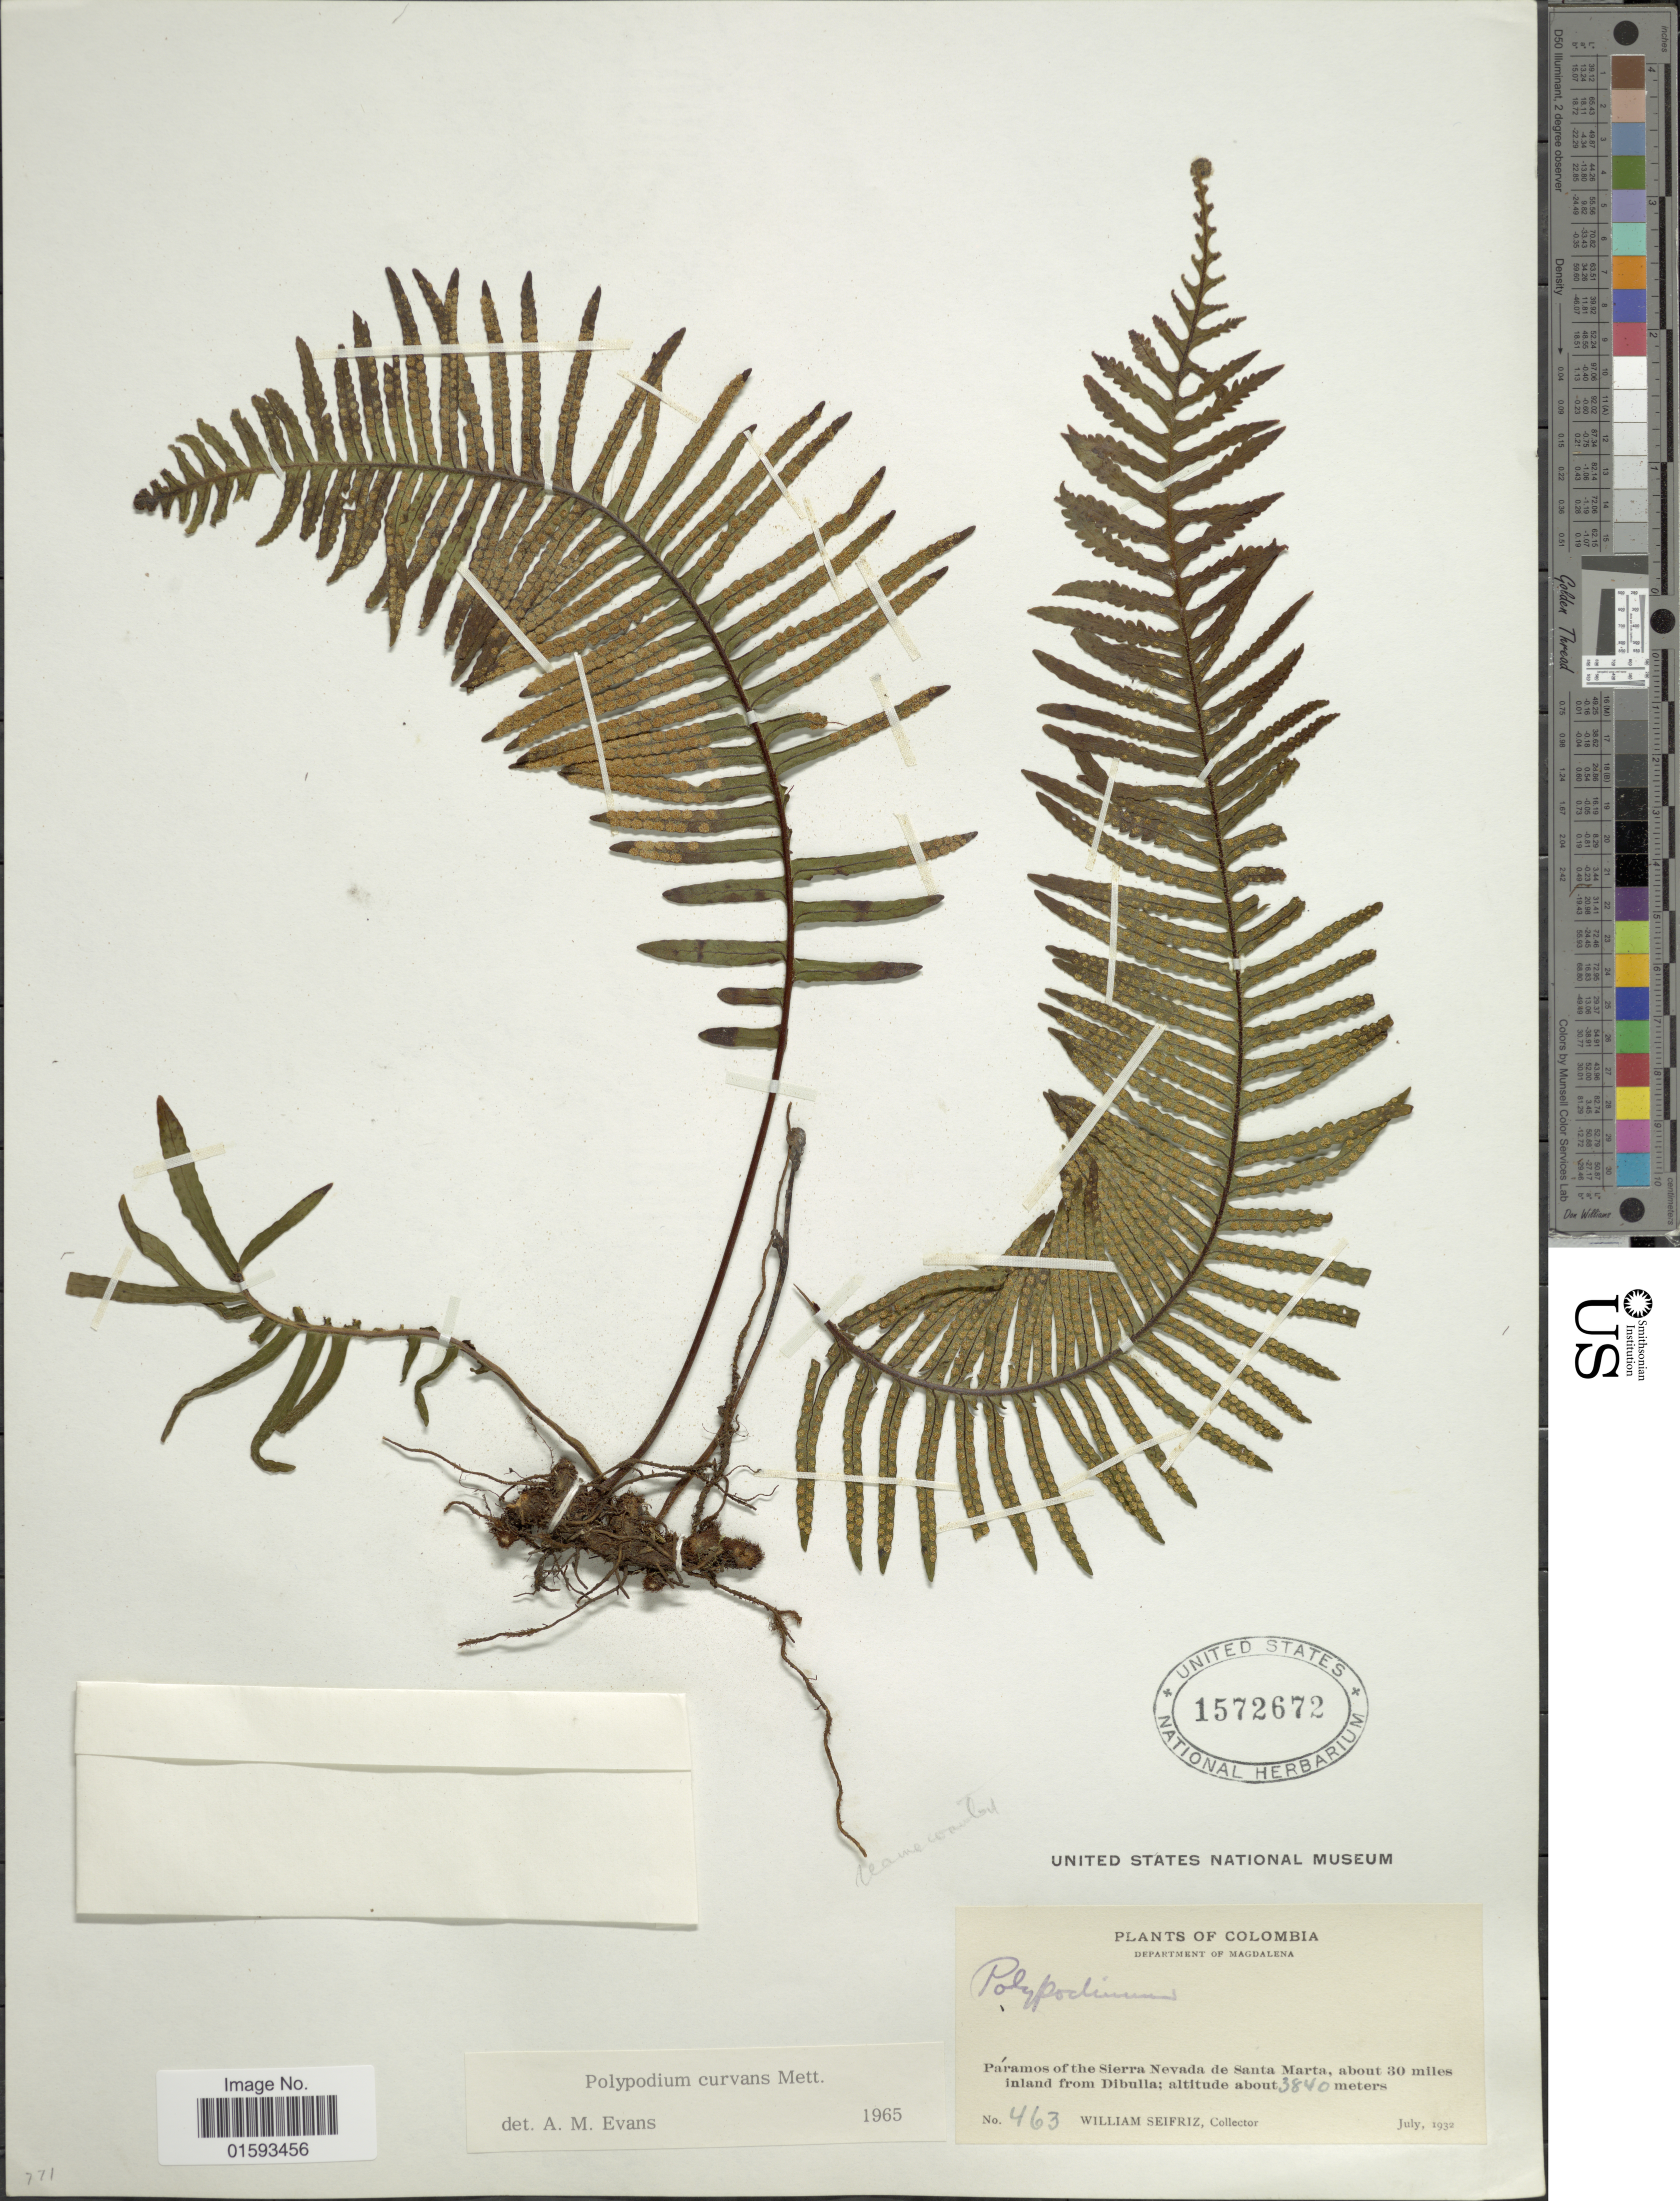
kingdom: Plantae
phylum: Tracheophyta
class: Polypodiopsida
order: Polypodiales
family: Polypodiaceae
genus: Pecluma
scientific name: Pecluma curvans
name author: (Mett.) Price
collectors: W. Seifriz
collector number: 463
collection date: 1932-07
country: Colombia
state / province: Magdalena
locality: Paramos of the Sierra Nevada de Santa Marta, about 30 miles inland from Dibulla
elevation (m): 3840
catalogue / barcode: US 1572672